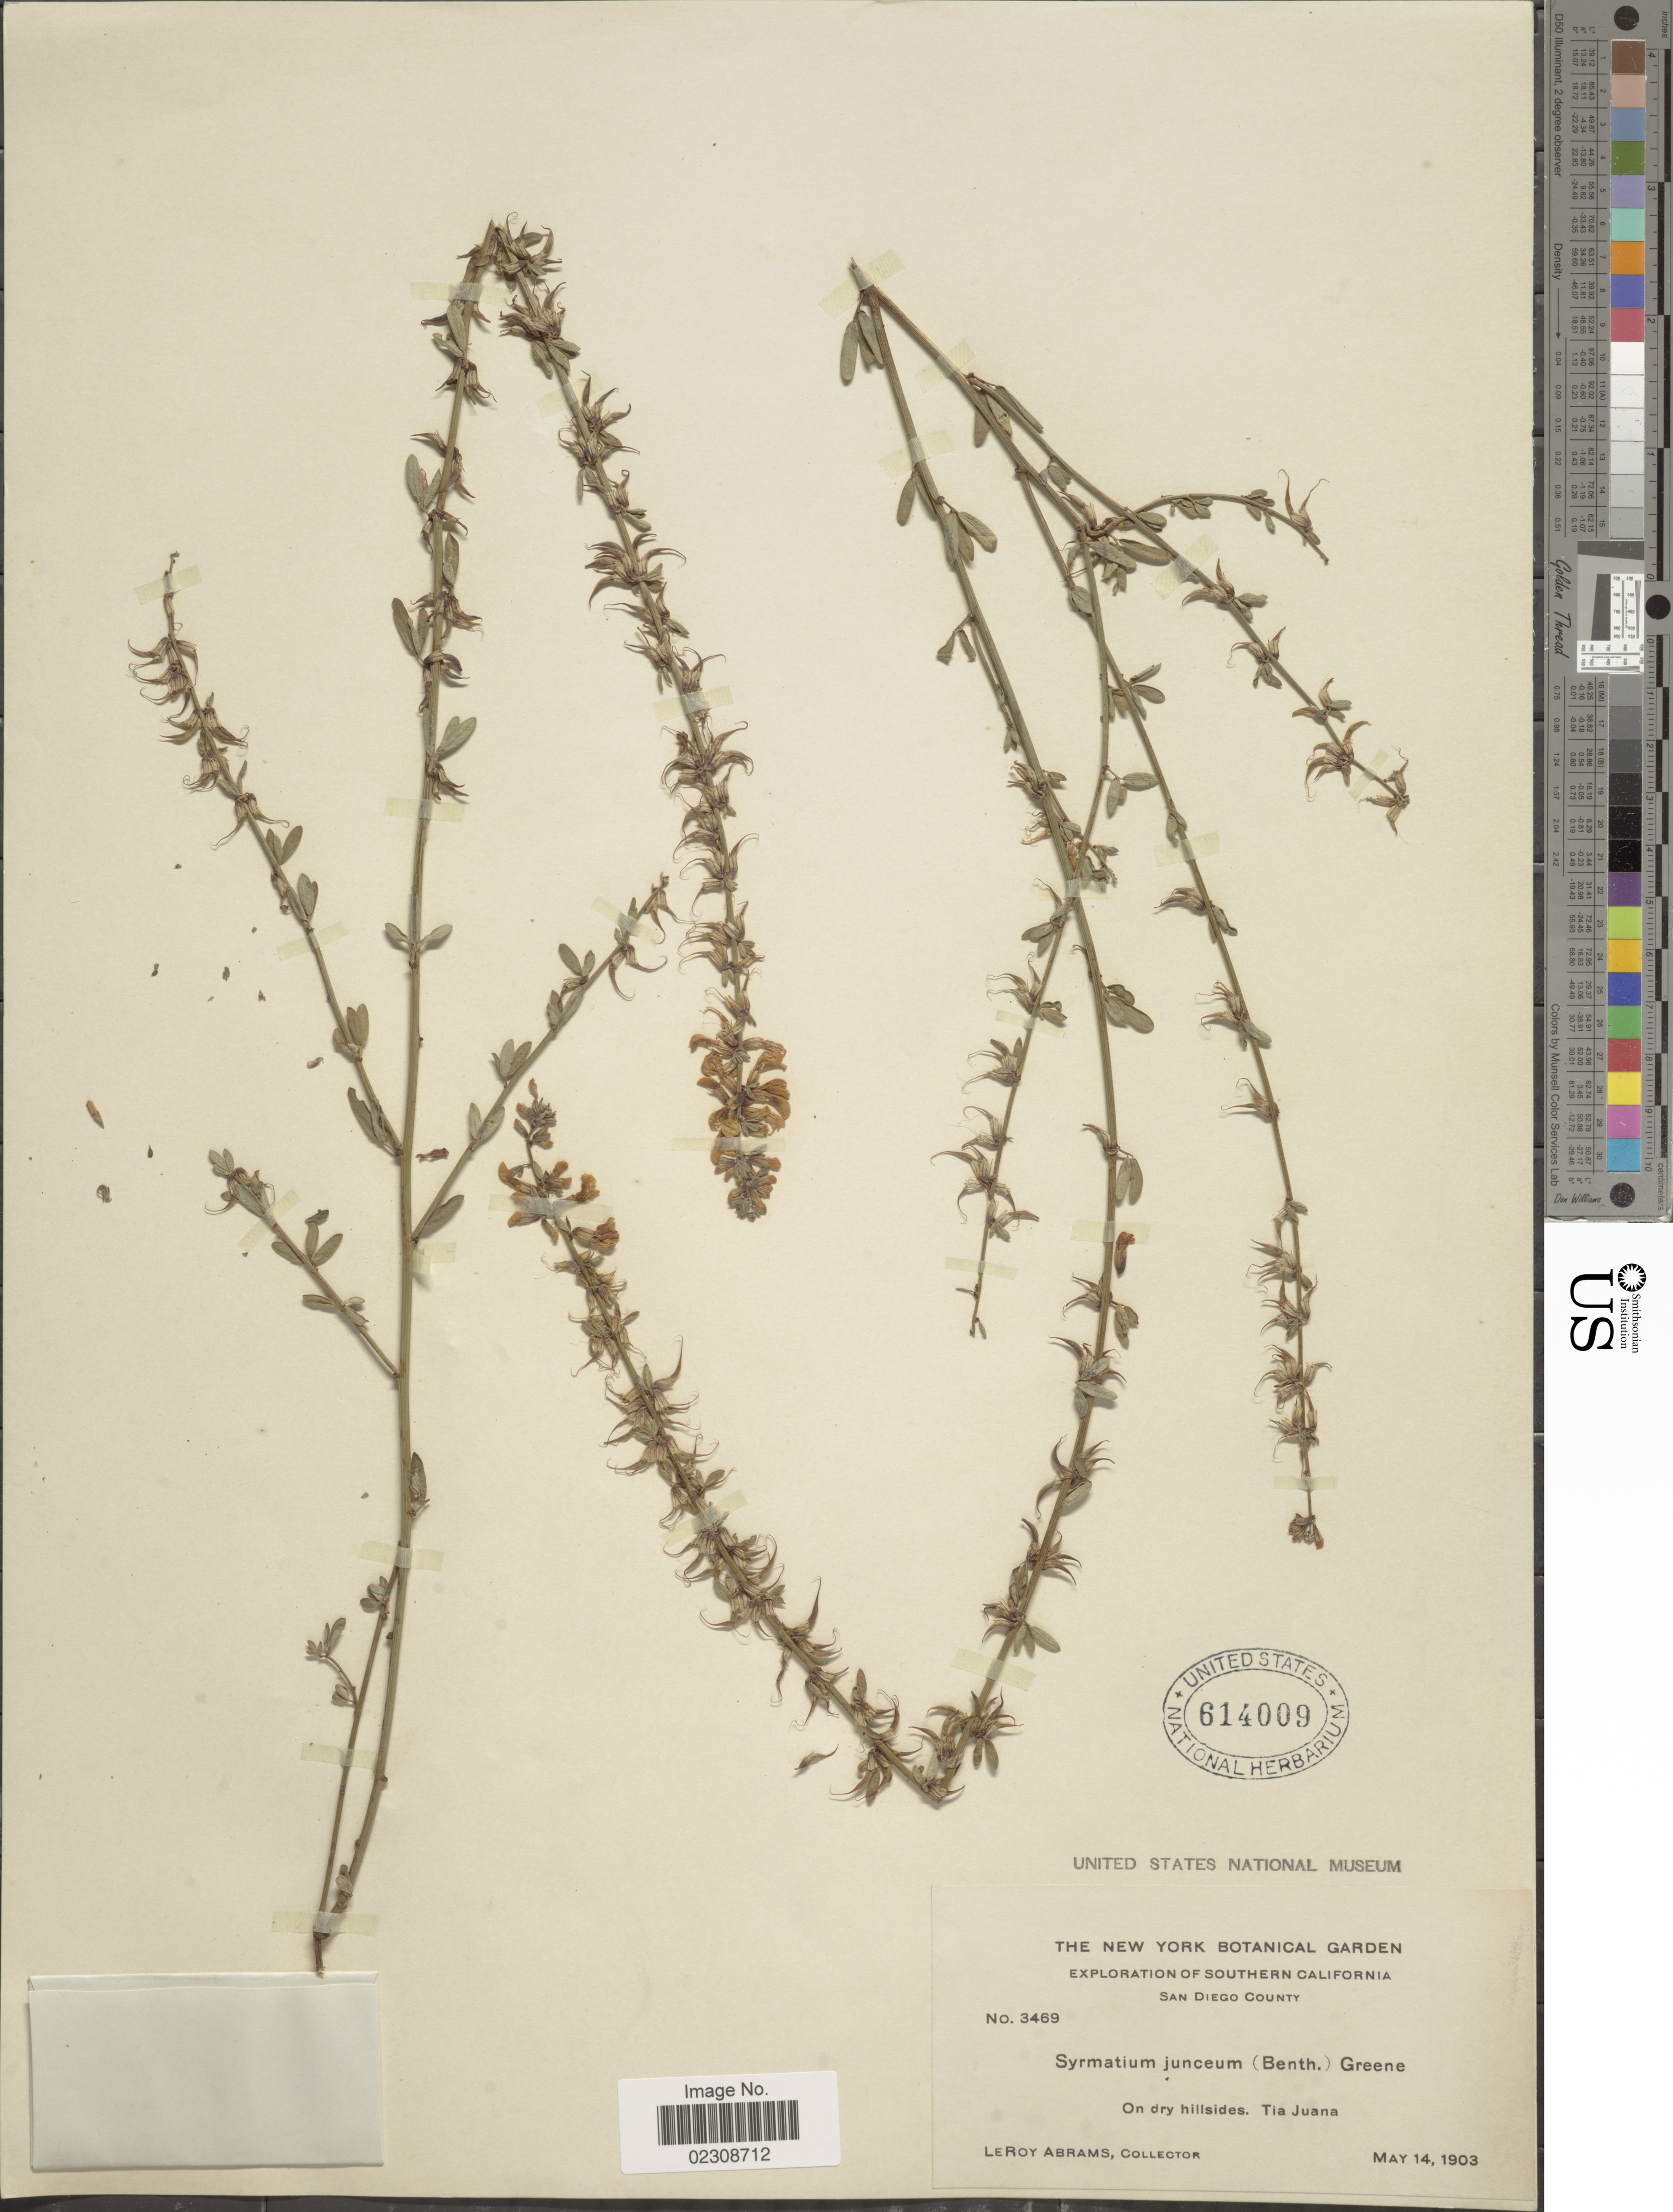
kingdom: Plantae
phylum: Tracheophyta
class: Magnoliopsida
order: Fabales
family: Fabaceae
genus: Syrmatium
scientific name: Syrmatium junceum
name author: (Benth.) Greene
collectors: L. Abrams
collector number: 3469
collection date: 1903-05-14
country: United States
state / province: California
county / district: San Diego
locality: Southern California. San Diego County. Tia Juana.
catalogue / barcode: US 614009